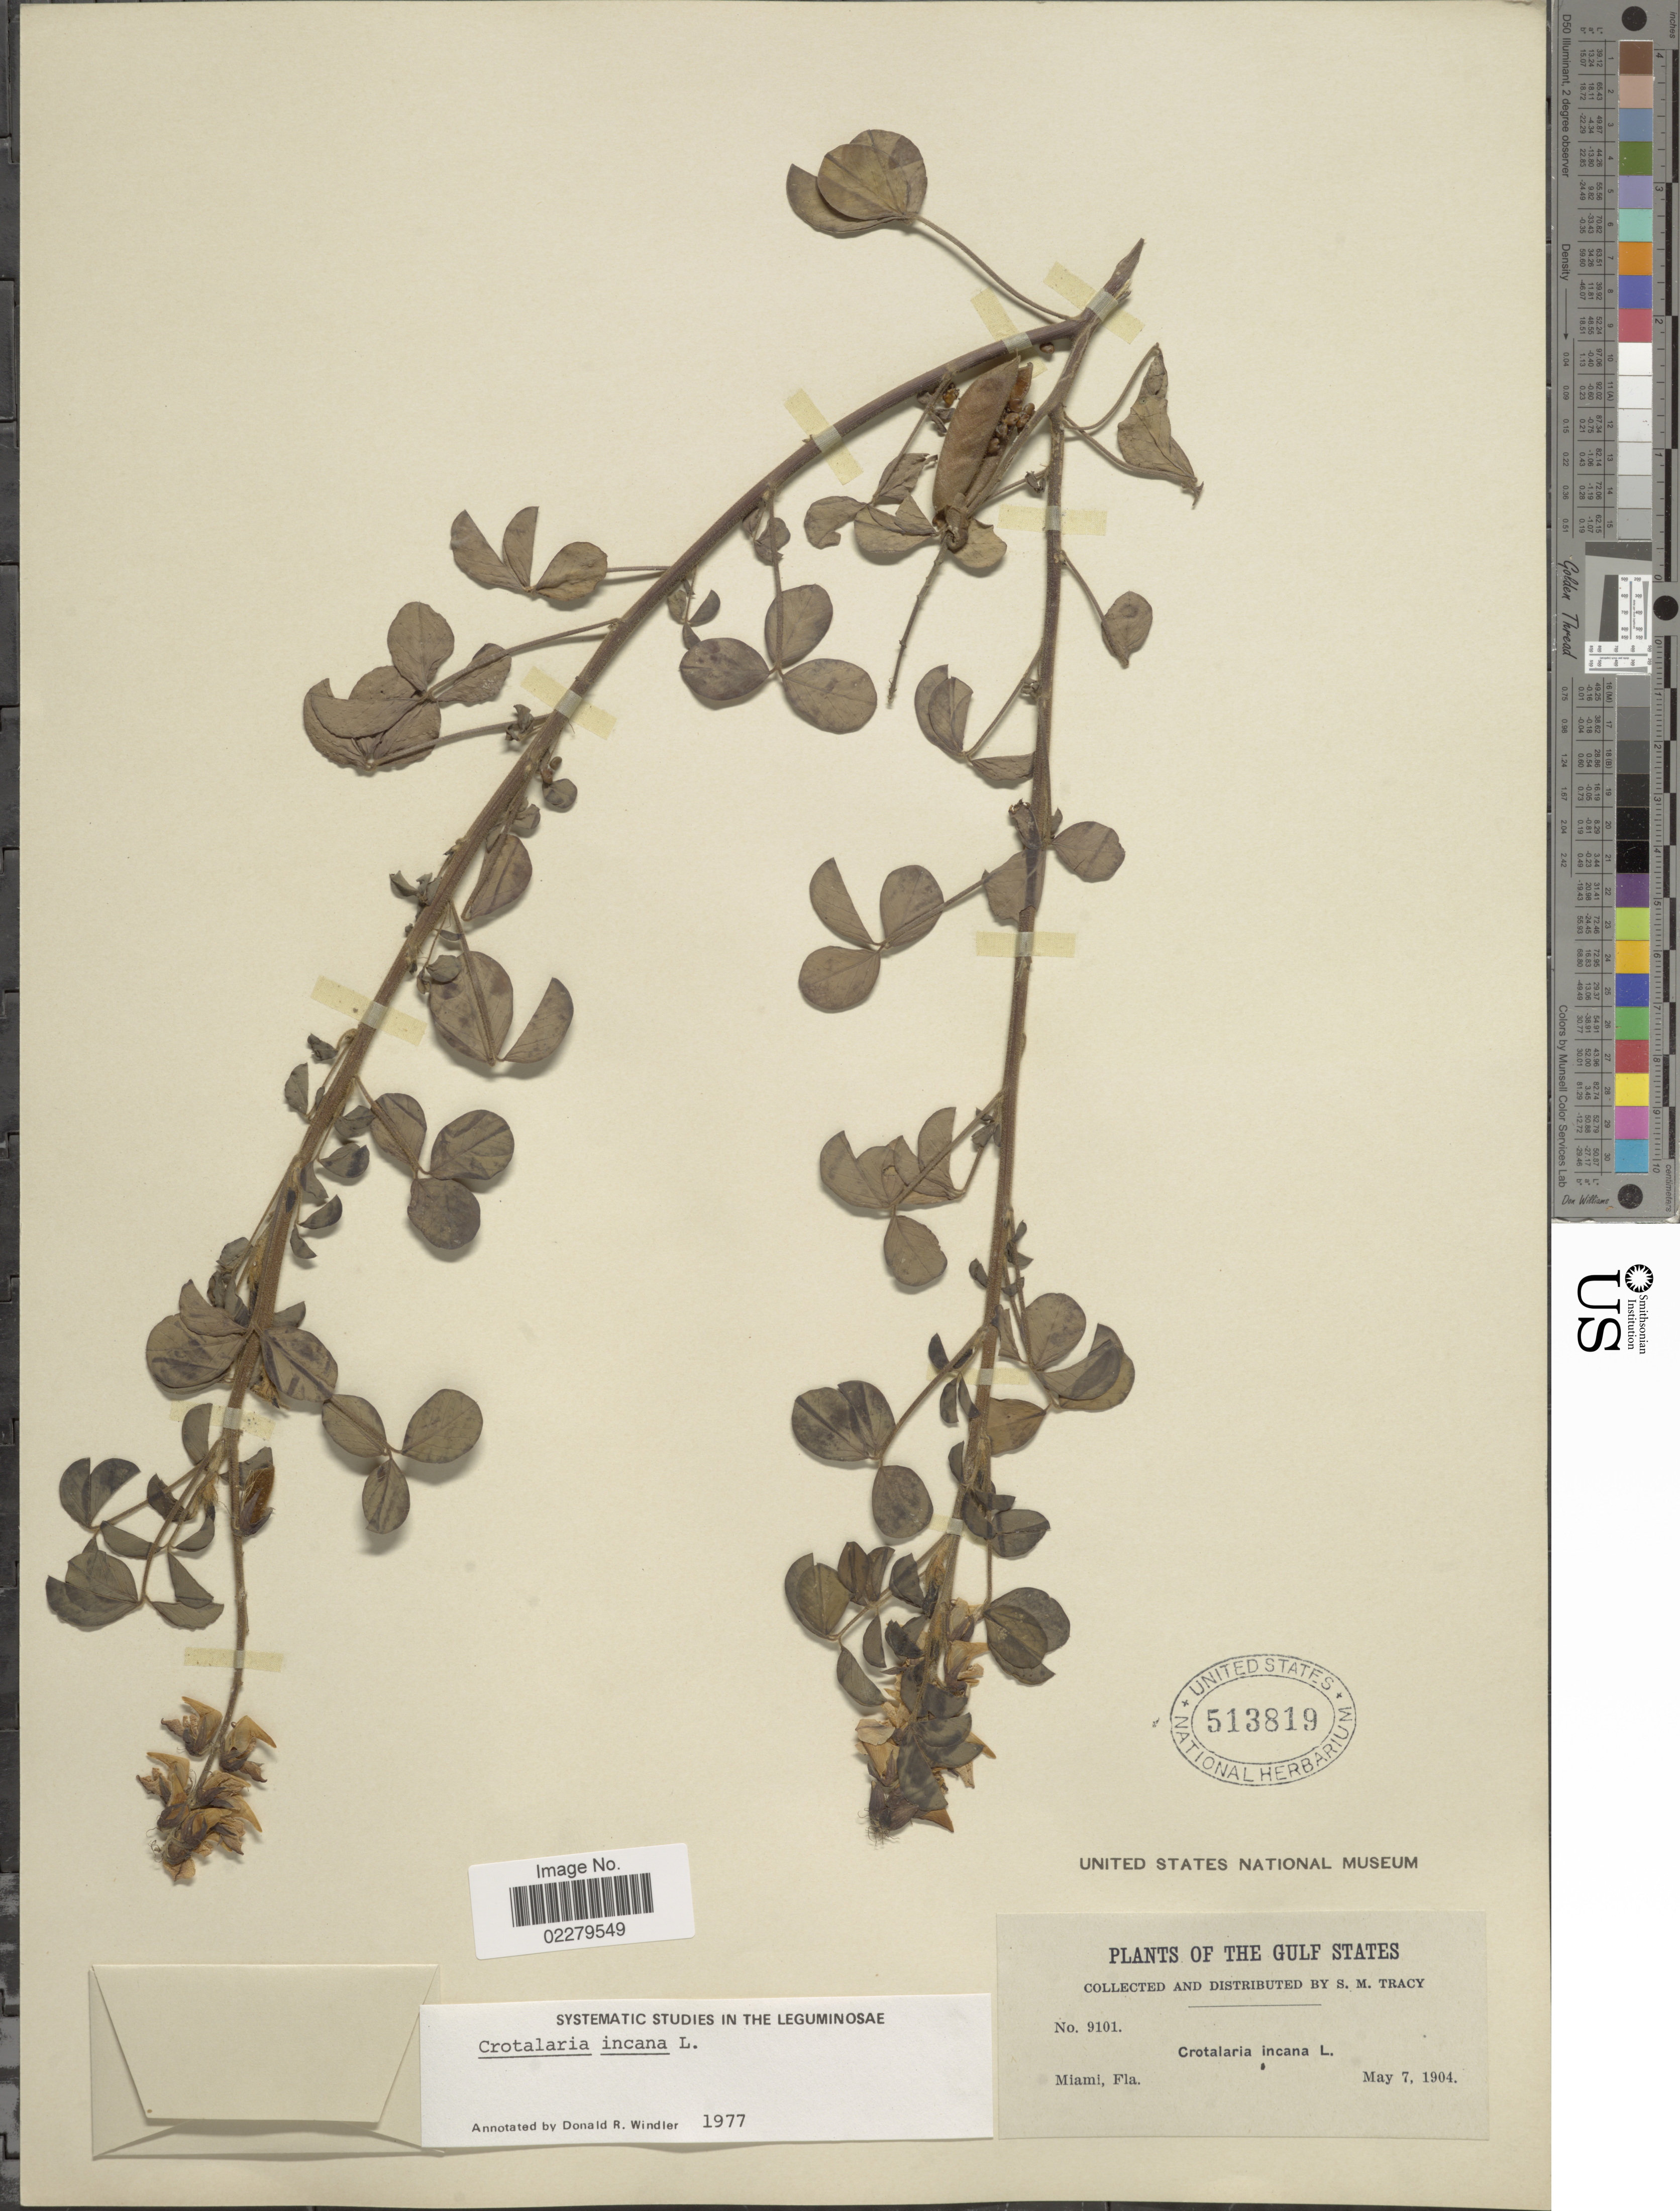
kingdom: Plantae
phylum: Tracheophyta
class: Magnoliopsida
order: Fabales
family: Fabaceae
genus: Crotalaria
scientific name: Crotalaria incana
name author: L.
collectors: S. Stracy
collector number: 9101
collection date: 1904-05-07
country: United States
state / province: Florida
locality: The Gulf states, Miami, Fla.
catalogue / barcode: US 513819